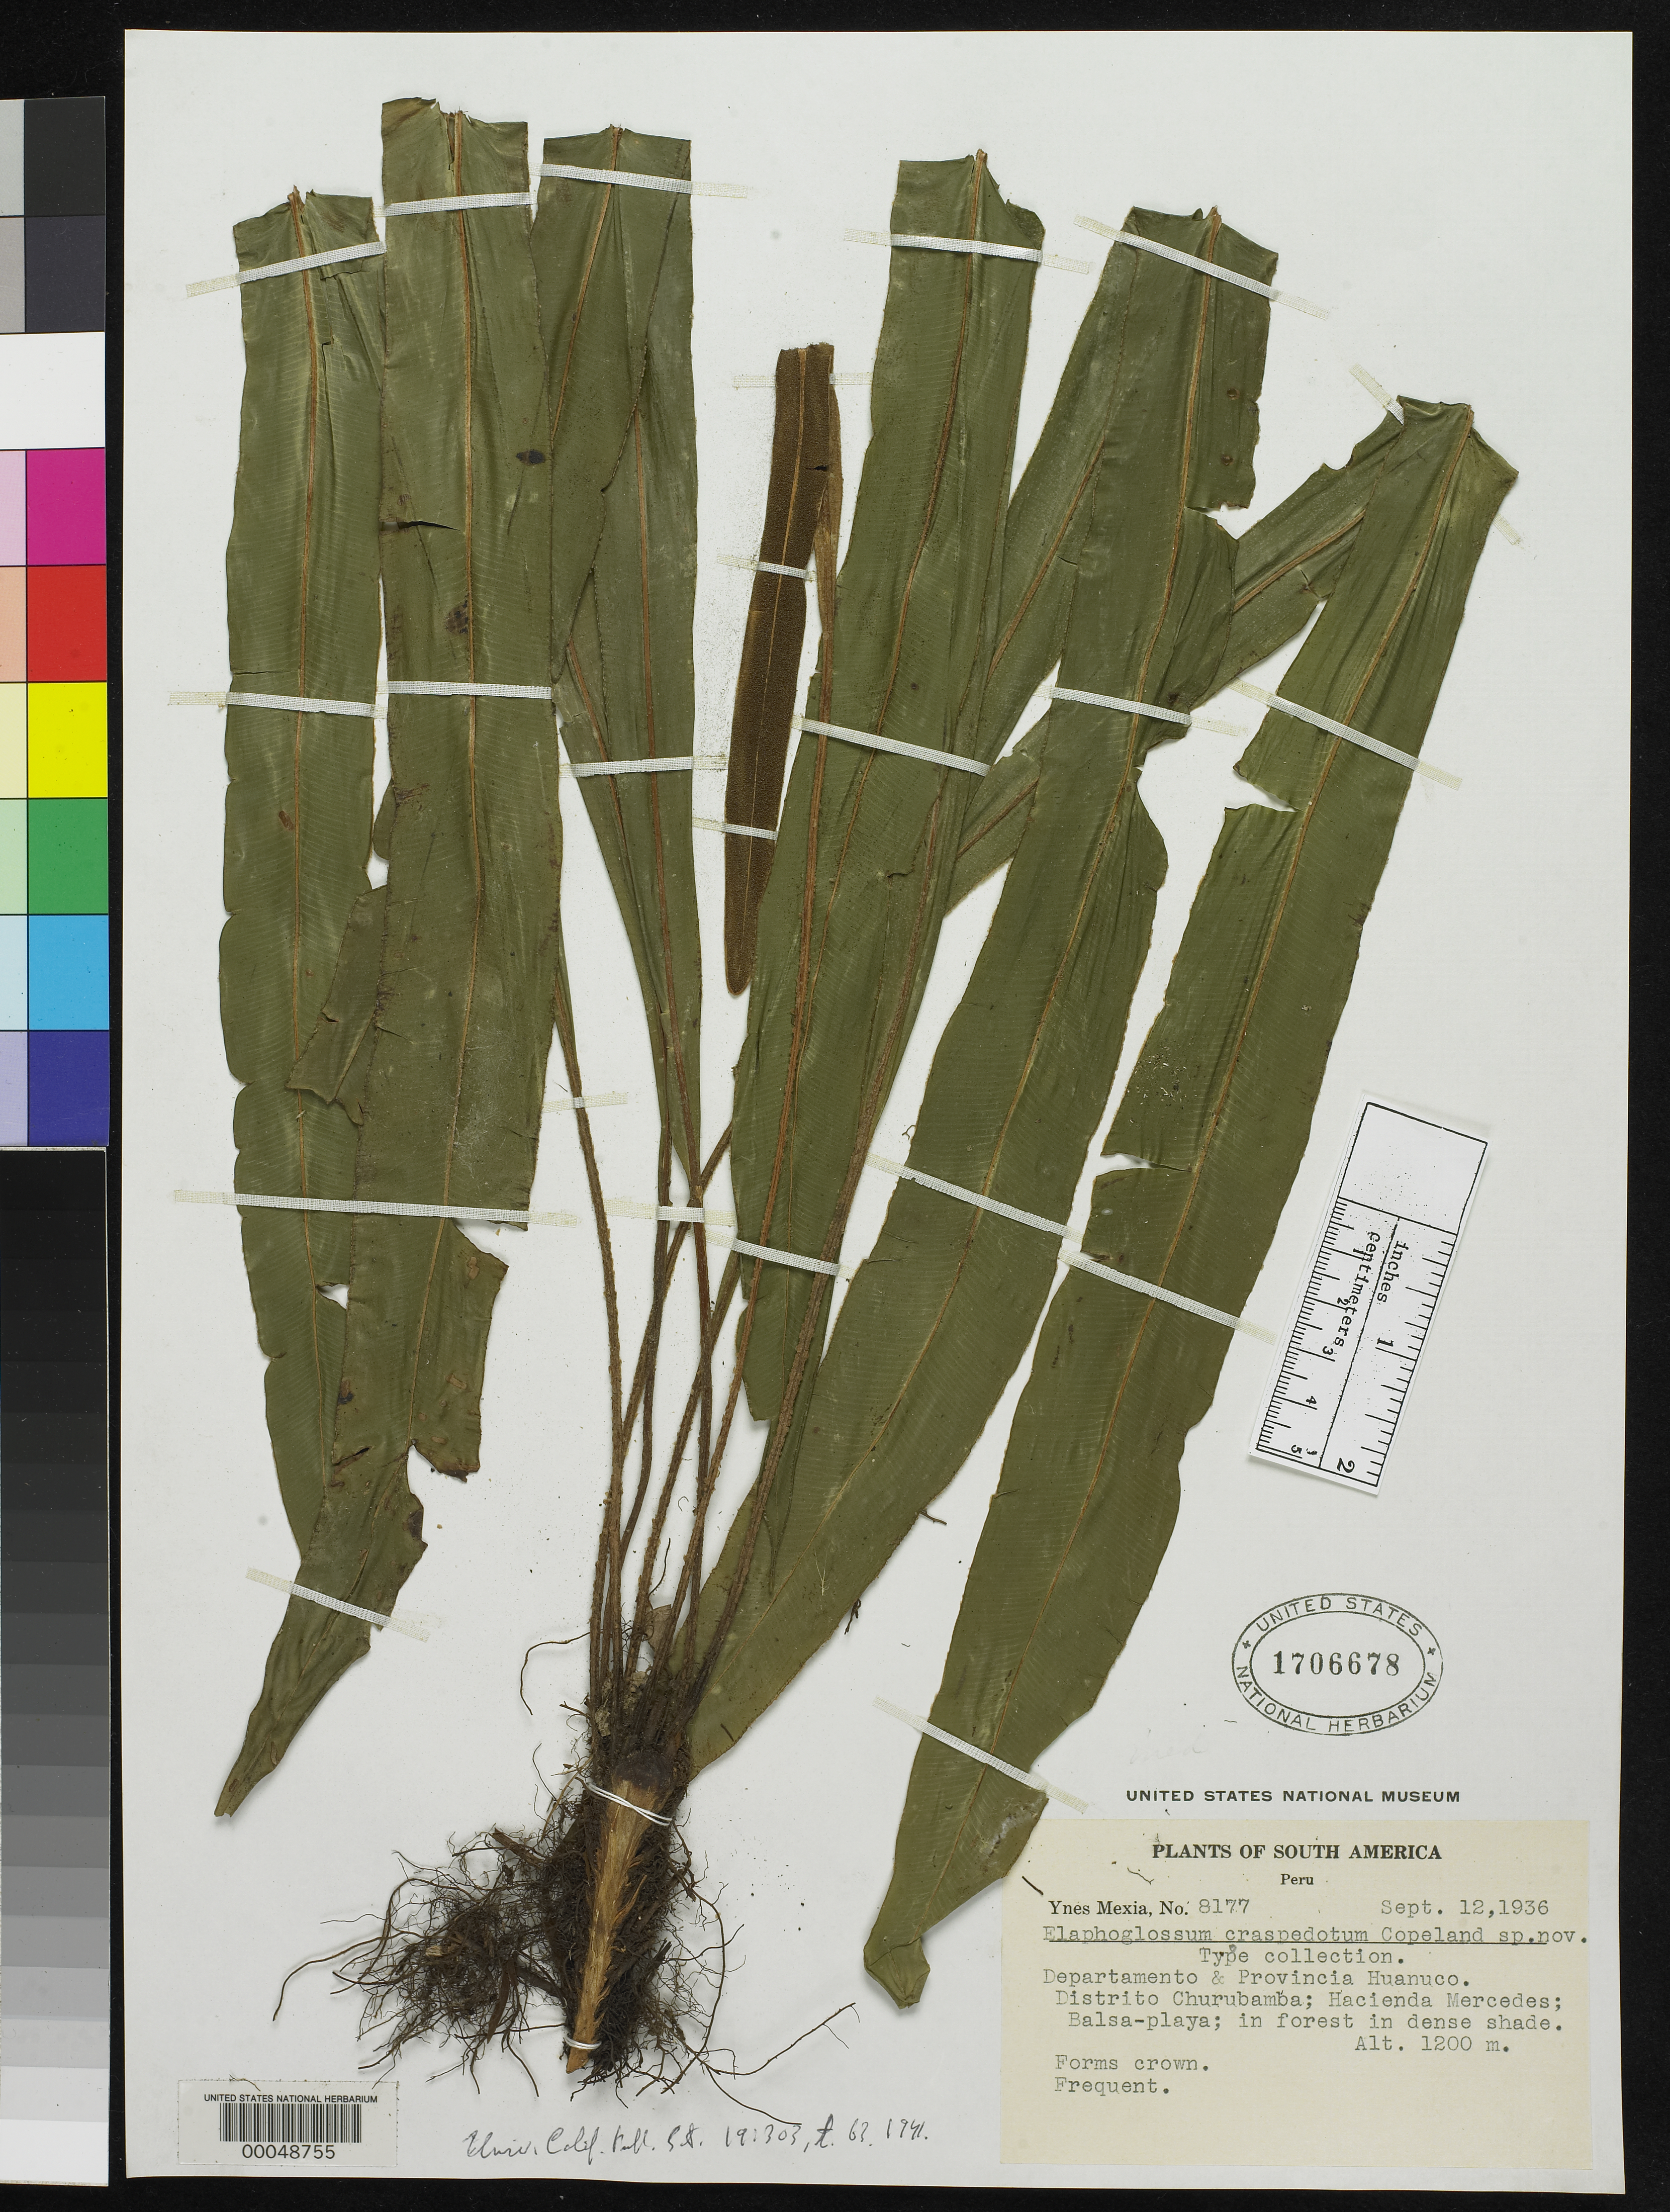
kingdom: Plantae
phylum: Tracheophyta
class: Polypodiopsida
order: Polypodiales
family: Dryopteridaceae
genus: Elaphoglossum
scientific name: Elaphoglossum craspedotum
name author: Copel.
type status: Isotype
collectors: Y. Mexia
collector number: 8177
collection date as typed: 12 Sep 1936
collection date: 1936-09-12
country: Peru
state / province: Huánuco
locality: Hacienda Mercedes, Balsa-Playa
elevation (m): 1200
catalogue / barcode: US 1706678